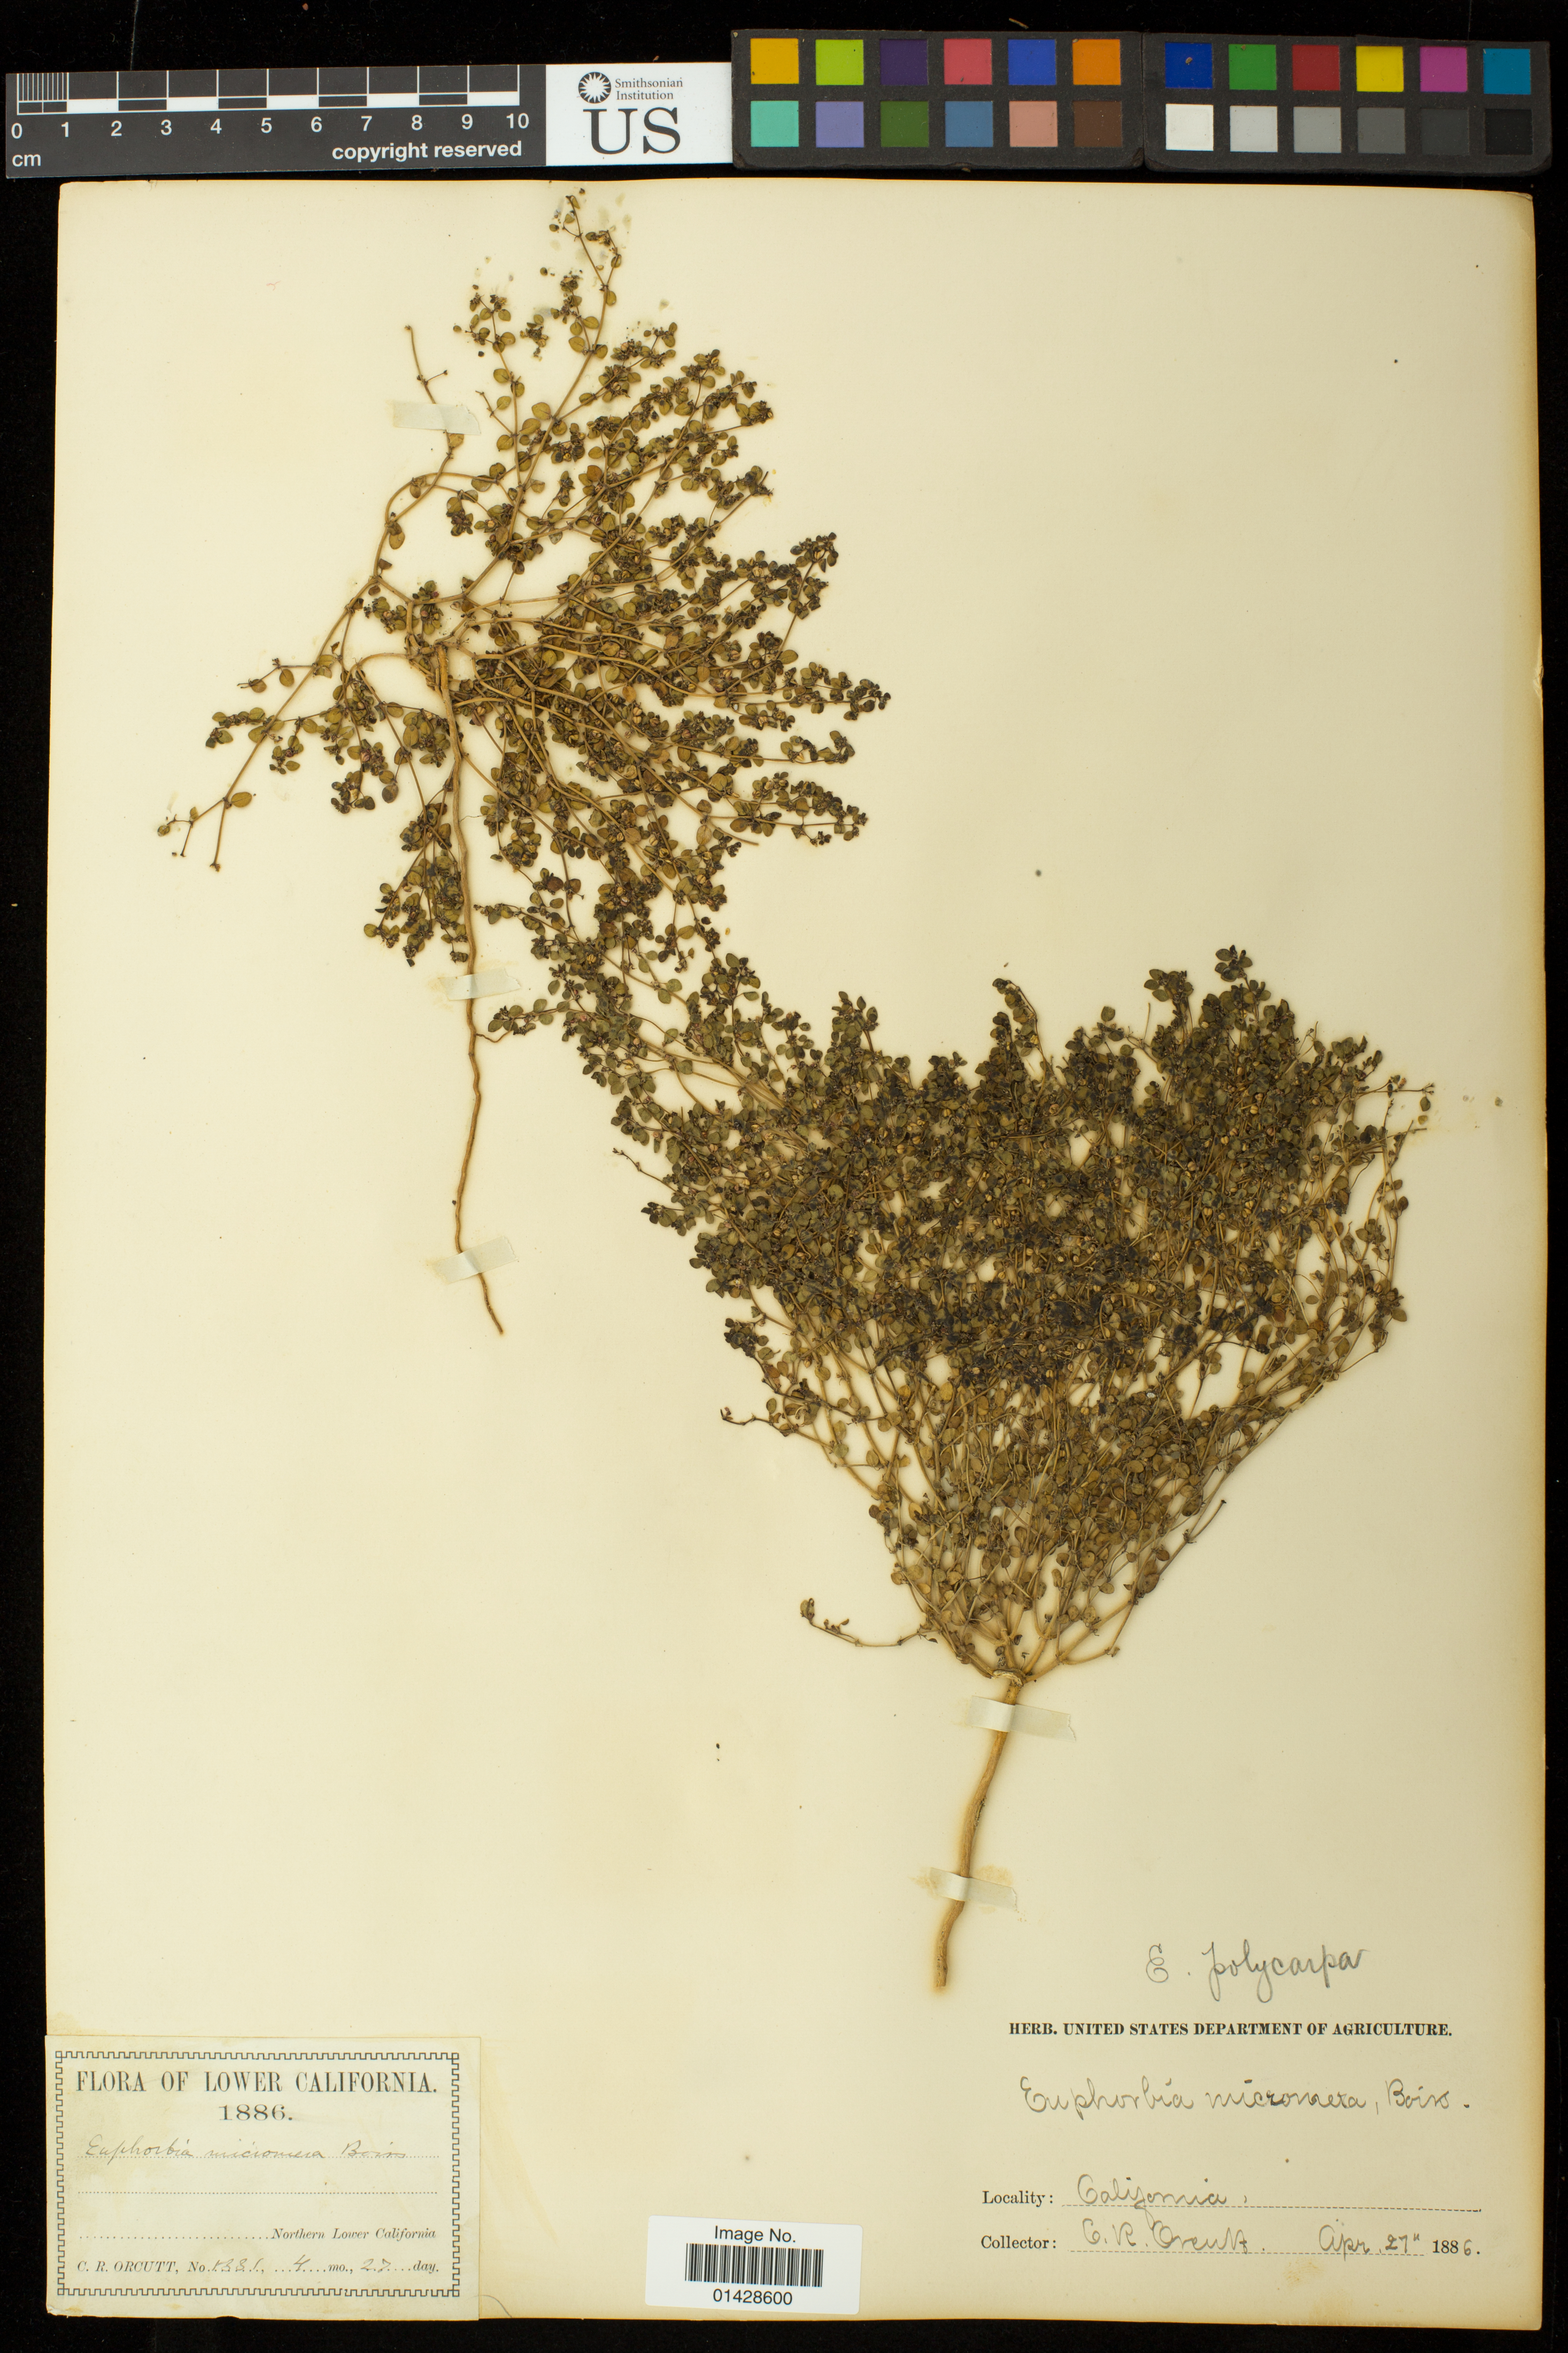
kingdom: Plantae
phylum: Tracheophyta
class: Magnoliopsida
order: Malpighiales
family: Euphorbiaceae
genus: Euphorbia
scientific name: Euphorbia polycarpa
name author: Benth.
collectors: C. R. Orcutt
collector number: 1331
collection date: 1886-04-27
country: Mexico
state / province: Baja California Norte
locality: Northern Lower California